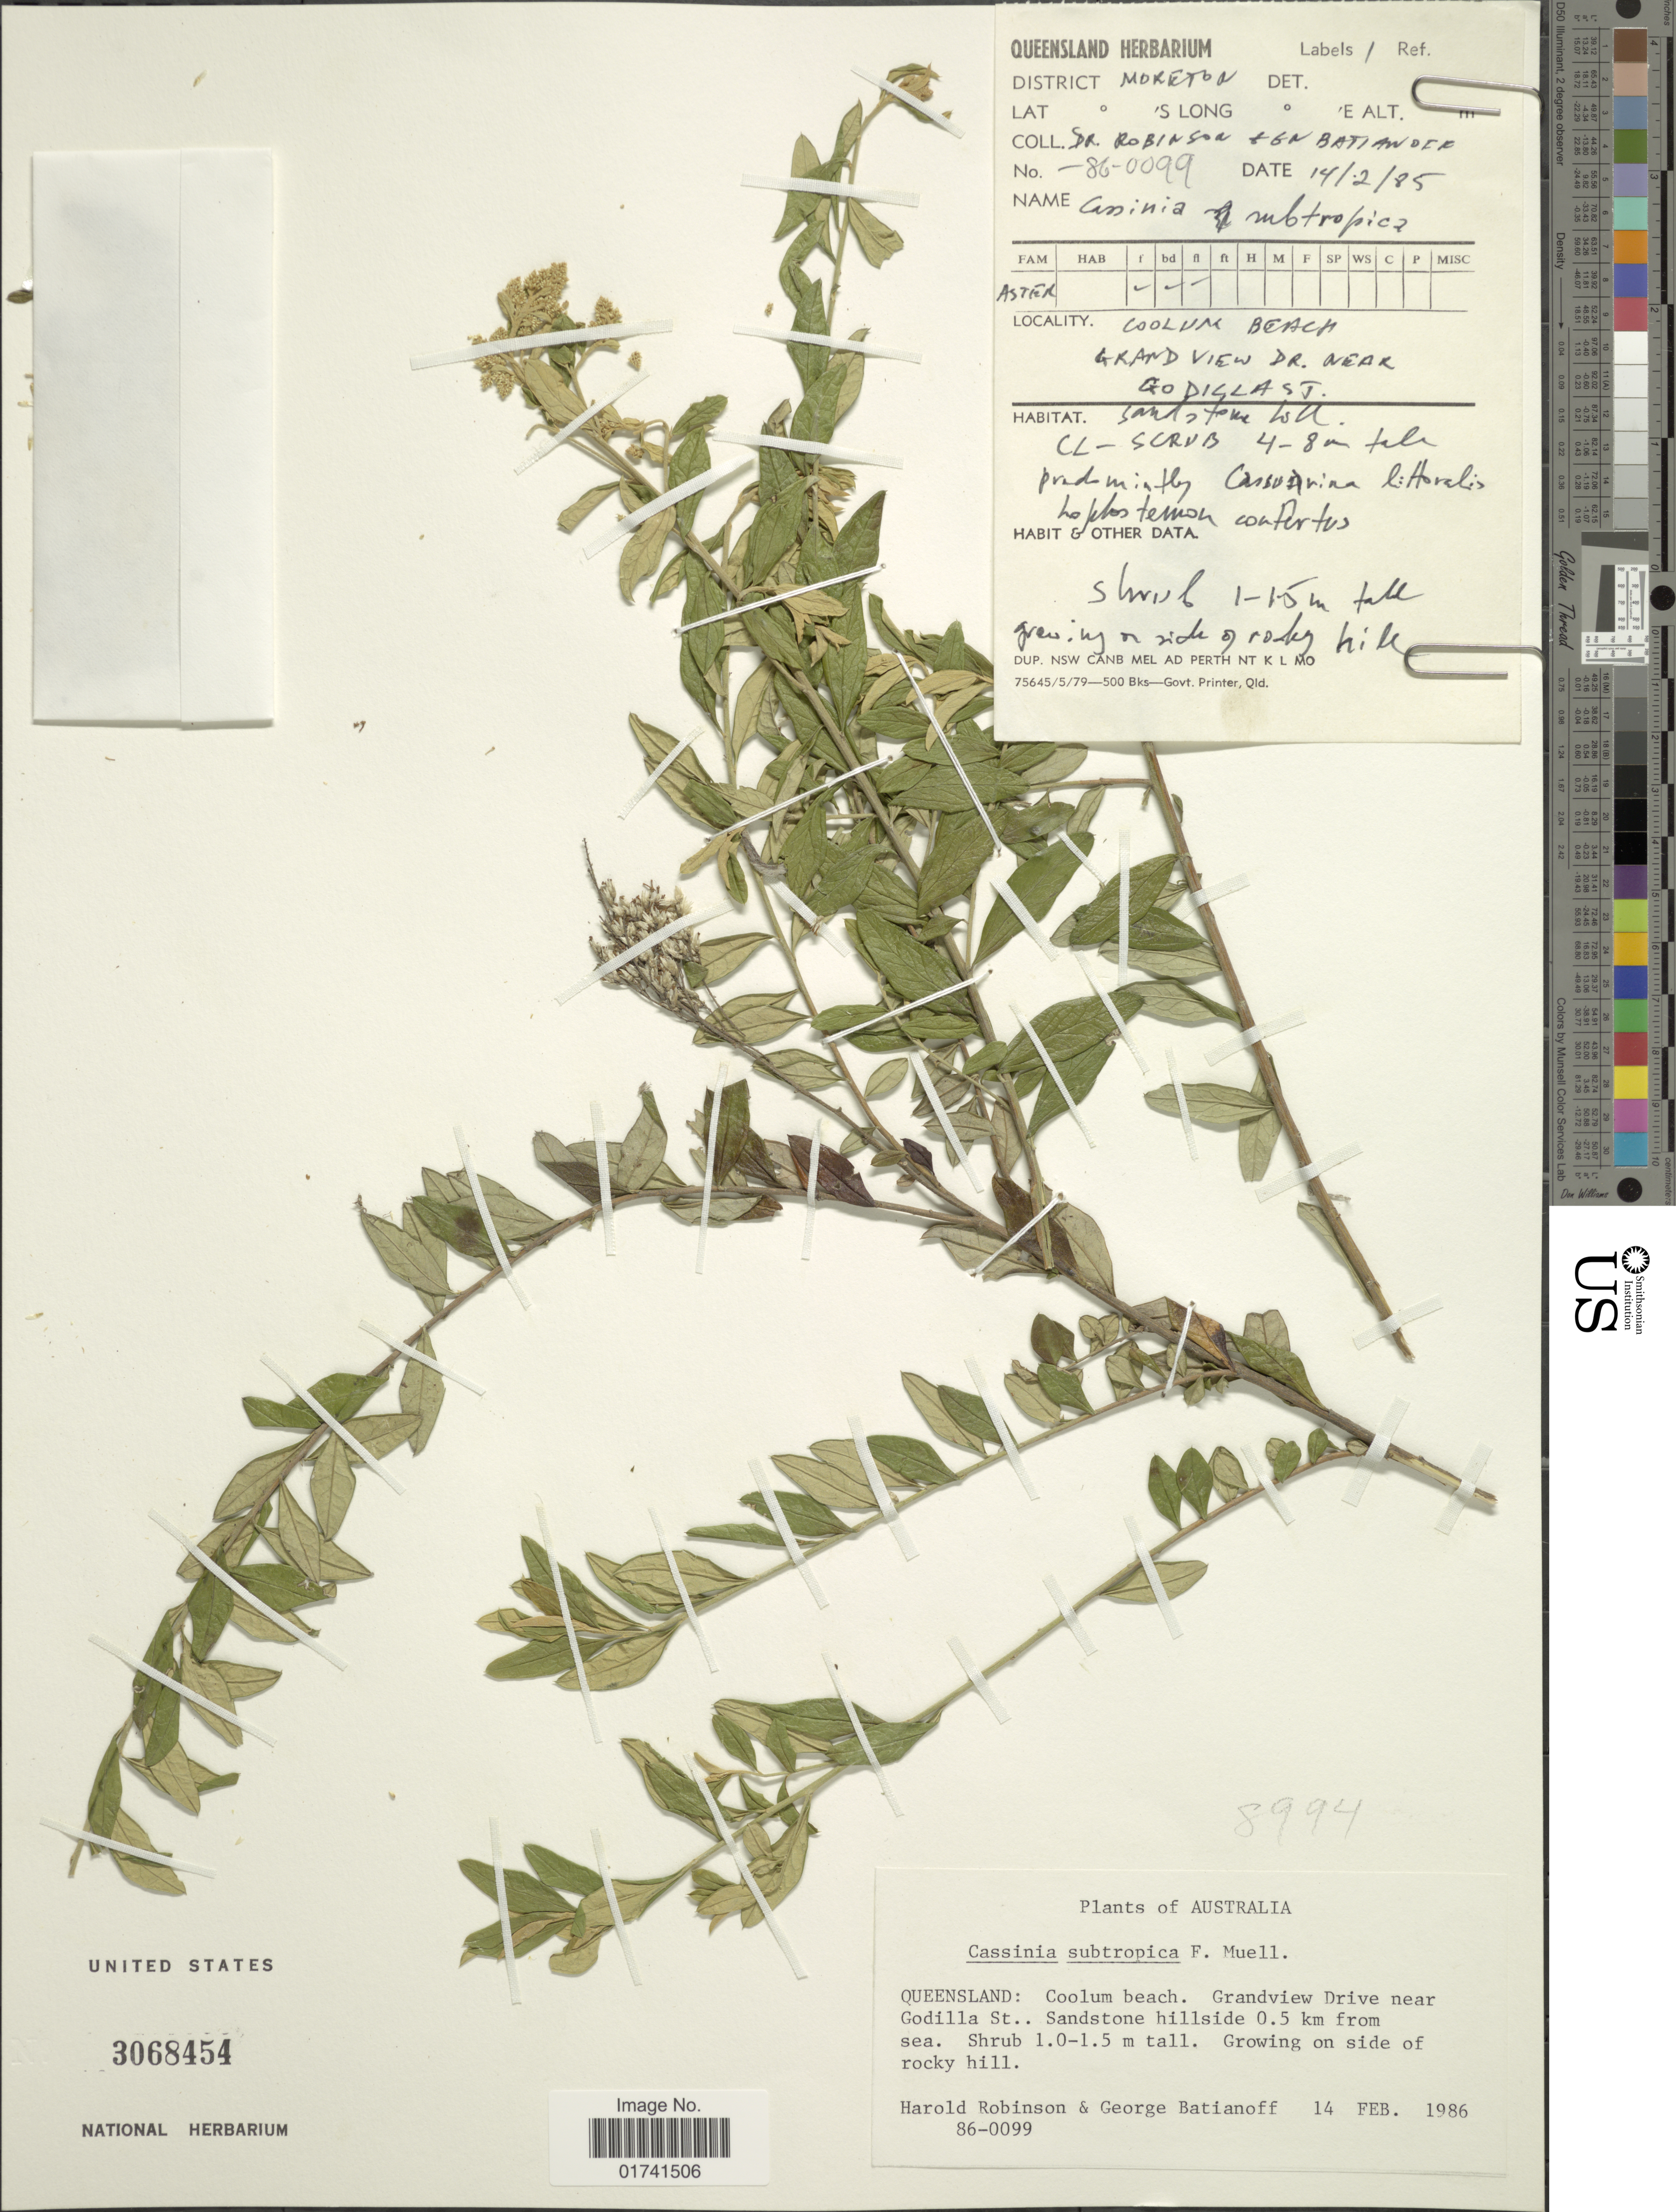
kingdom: Plantae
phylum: Tracheophyta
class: Magnoliopsida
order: Asterales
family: Asteraceae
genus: Cassinia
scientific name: Cassinia subtropica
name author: F. Muell.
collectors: H. Robinson & G. Batianoff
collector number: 86-0099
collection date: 1986-02-14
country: Australia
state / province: Queensland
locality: Coolum beach, Grandview Drive near Godilla St. Sandstone hillside 0.5 km from sea, on side of rocky hill.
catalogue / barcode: US 3068454